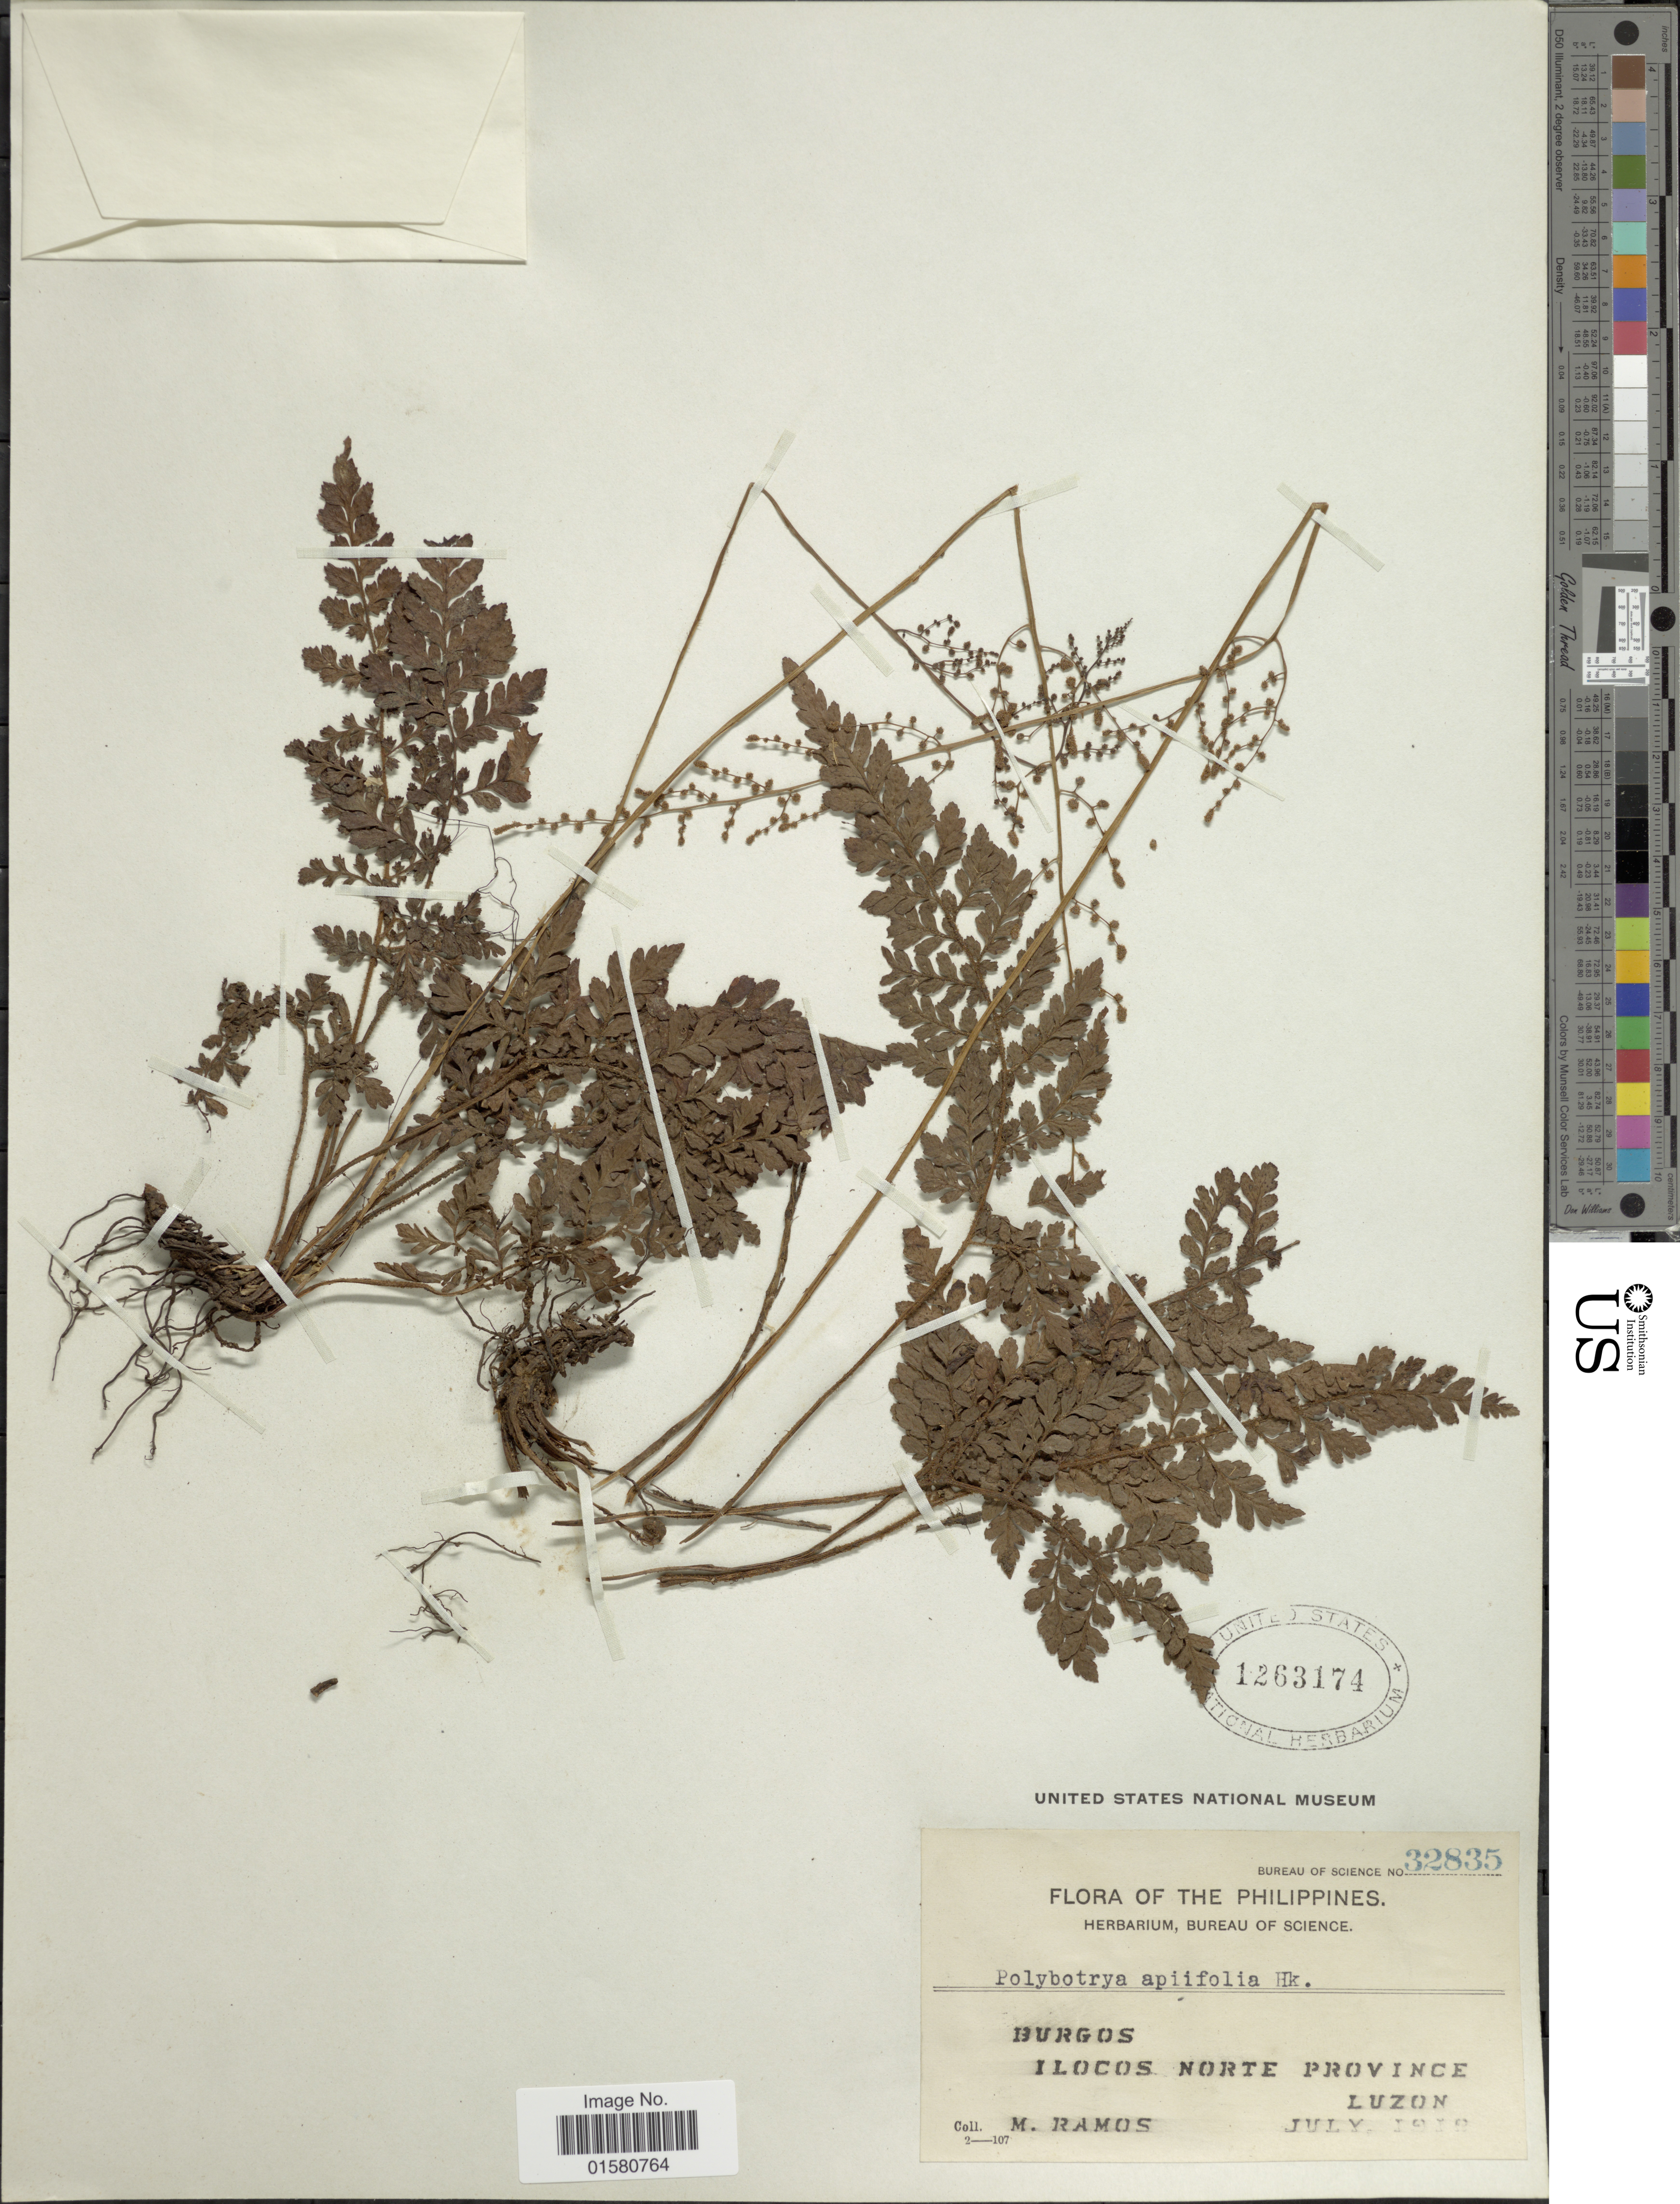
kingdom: Plantae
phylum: Tracheophyta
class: Polypodiopsida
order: Polypodiales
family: Tectariaceae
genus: Tectaria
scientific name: Tectaria apiifolia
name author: (Schkuhr) Copel.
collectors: M. Ramos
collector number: Bureau of Science 32835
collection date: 1919-07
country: Philippines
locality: Burgos Ilocos Norte Province, Luzon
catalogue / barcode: US 1263174